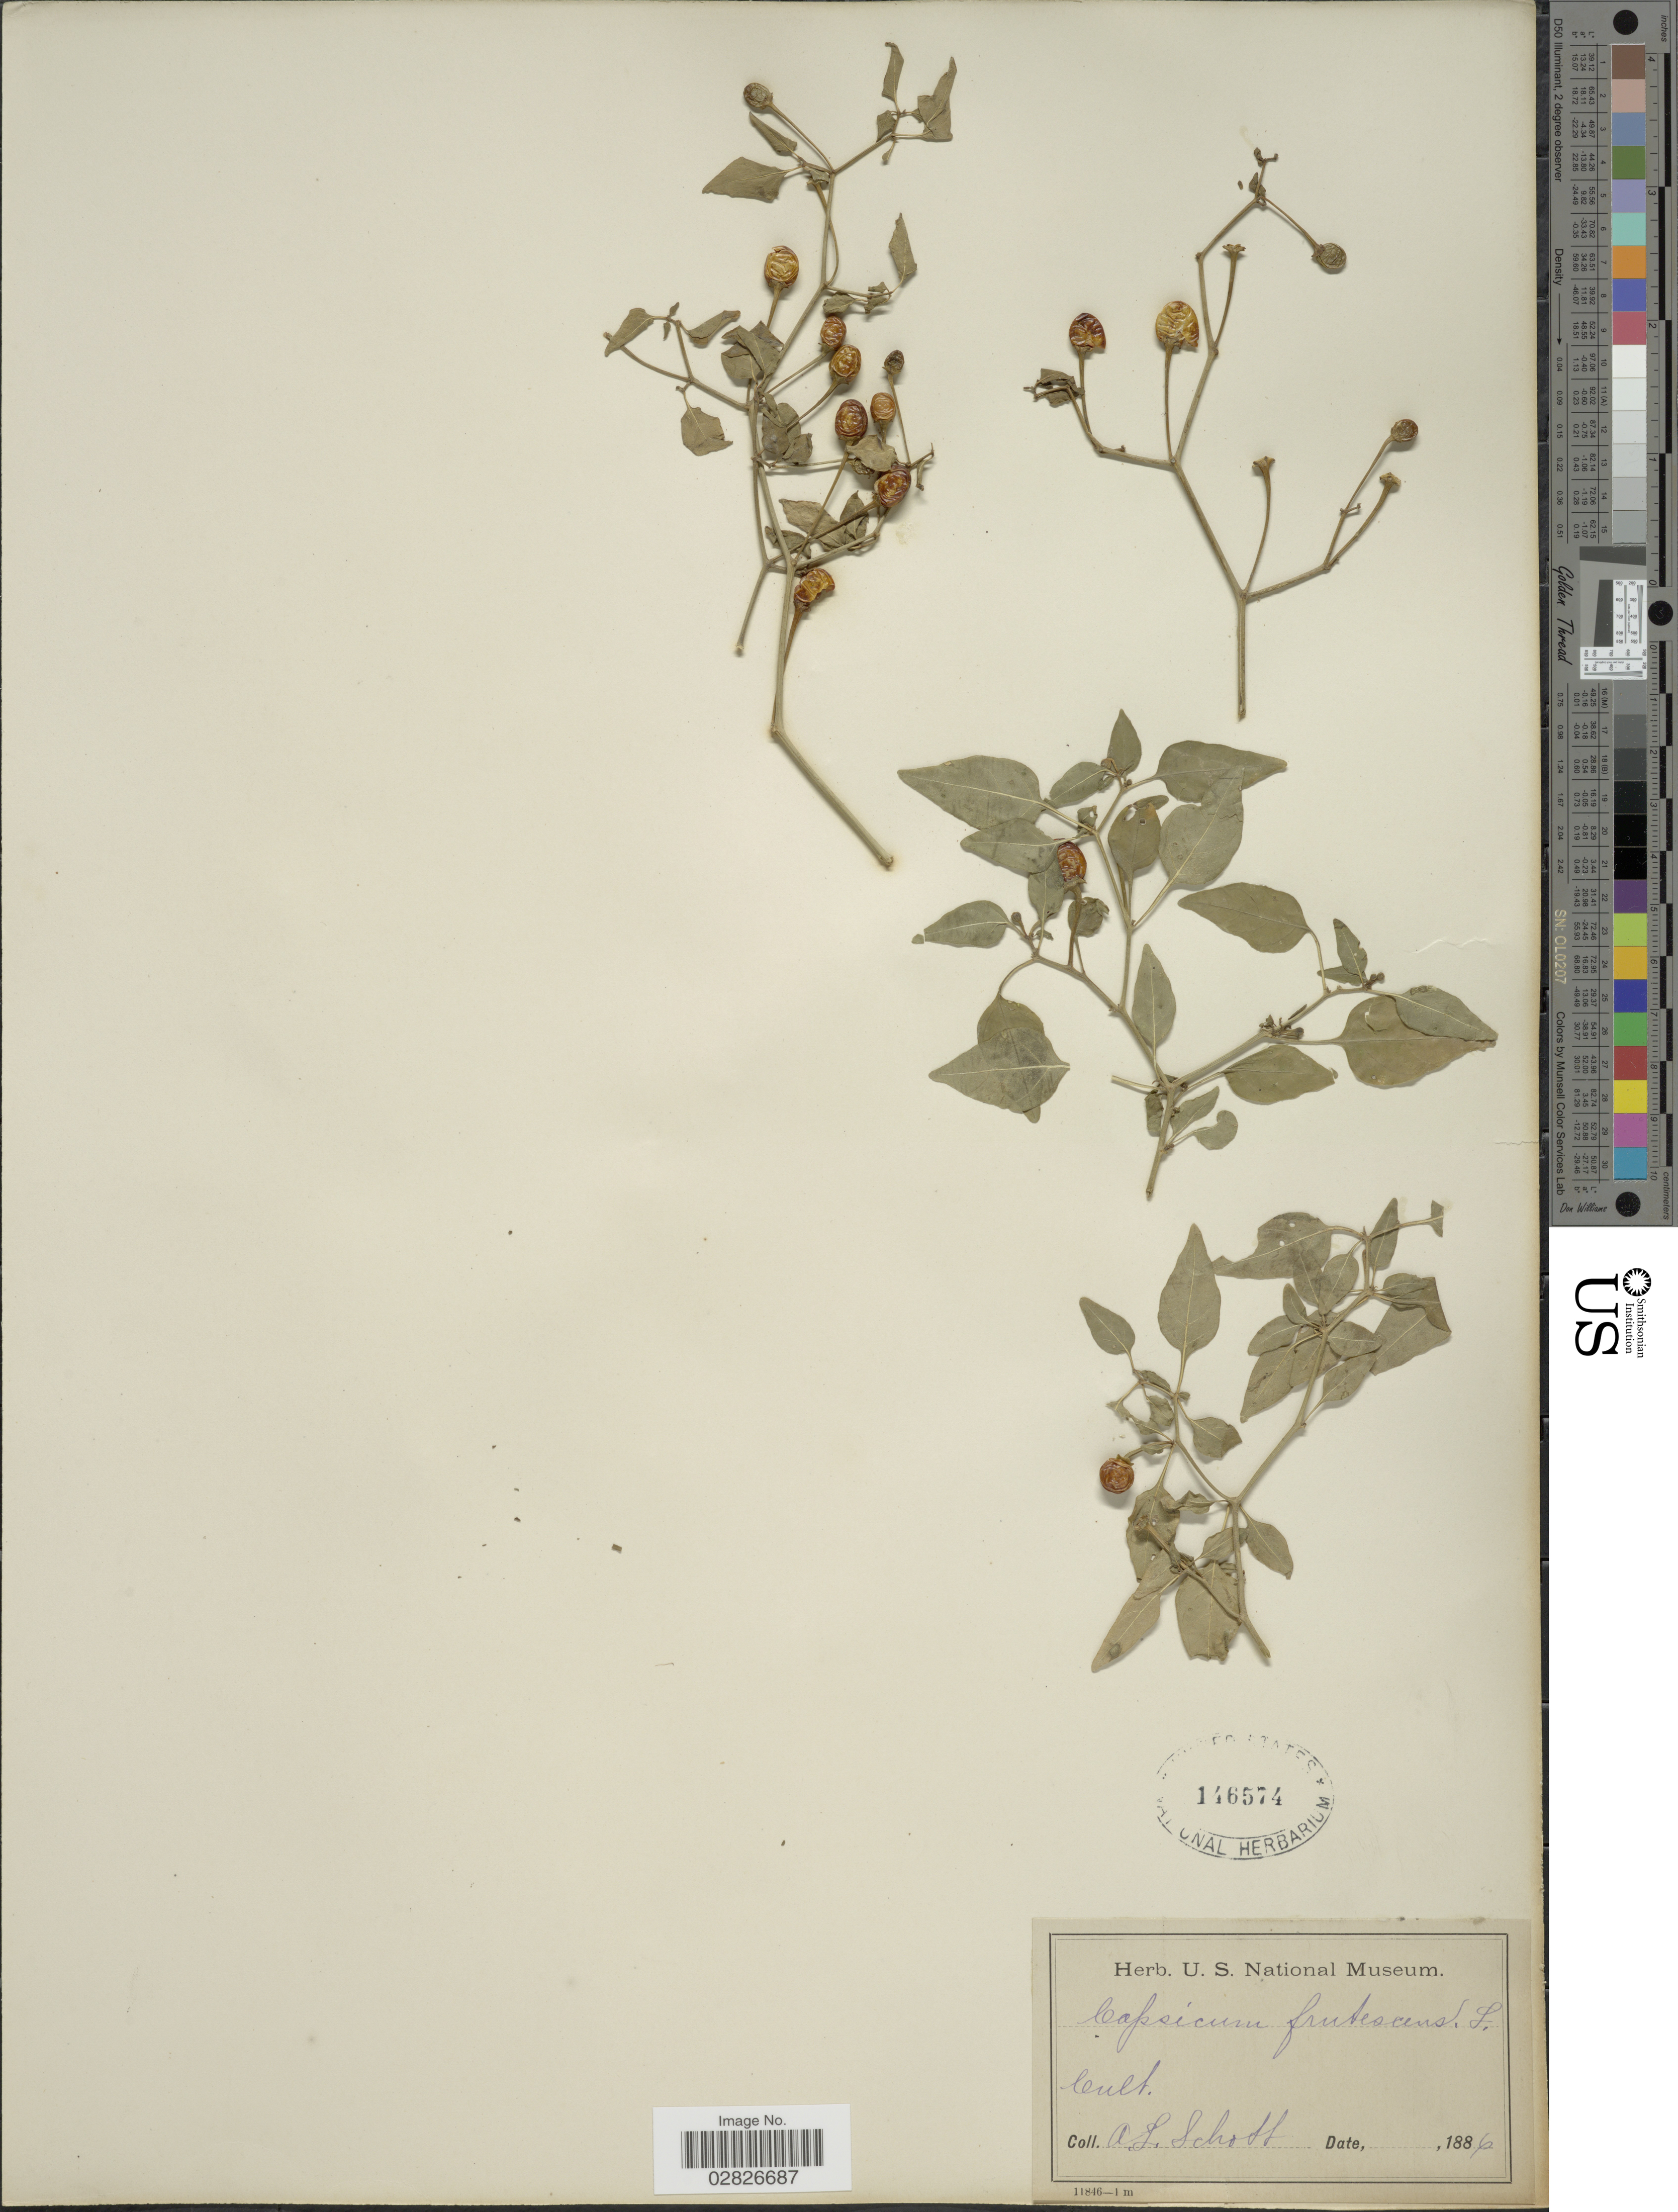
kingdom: Plantae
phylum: Tracheophyta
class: Magnoliopsida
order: Solanales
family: Solanaceae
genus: Capsicum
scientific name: Capsicum frutescens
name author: L.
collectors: A. L. Schott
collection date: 1886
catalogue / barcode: US 146574